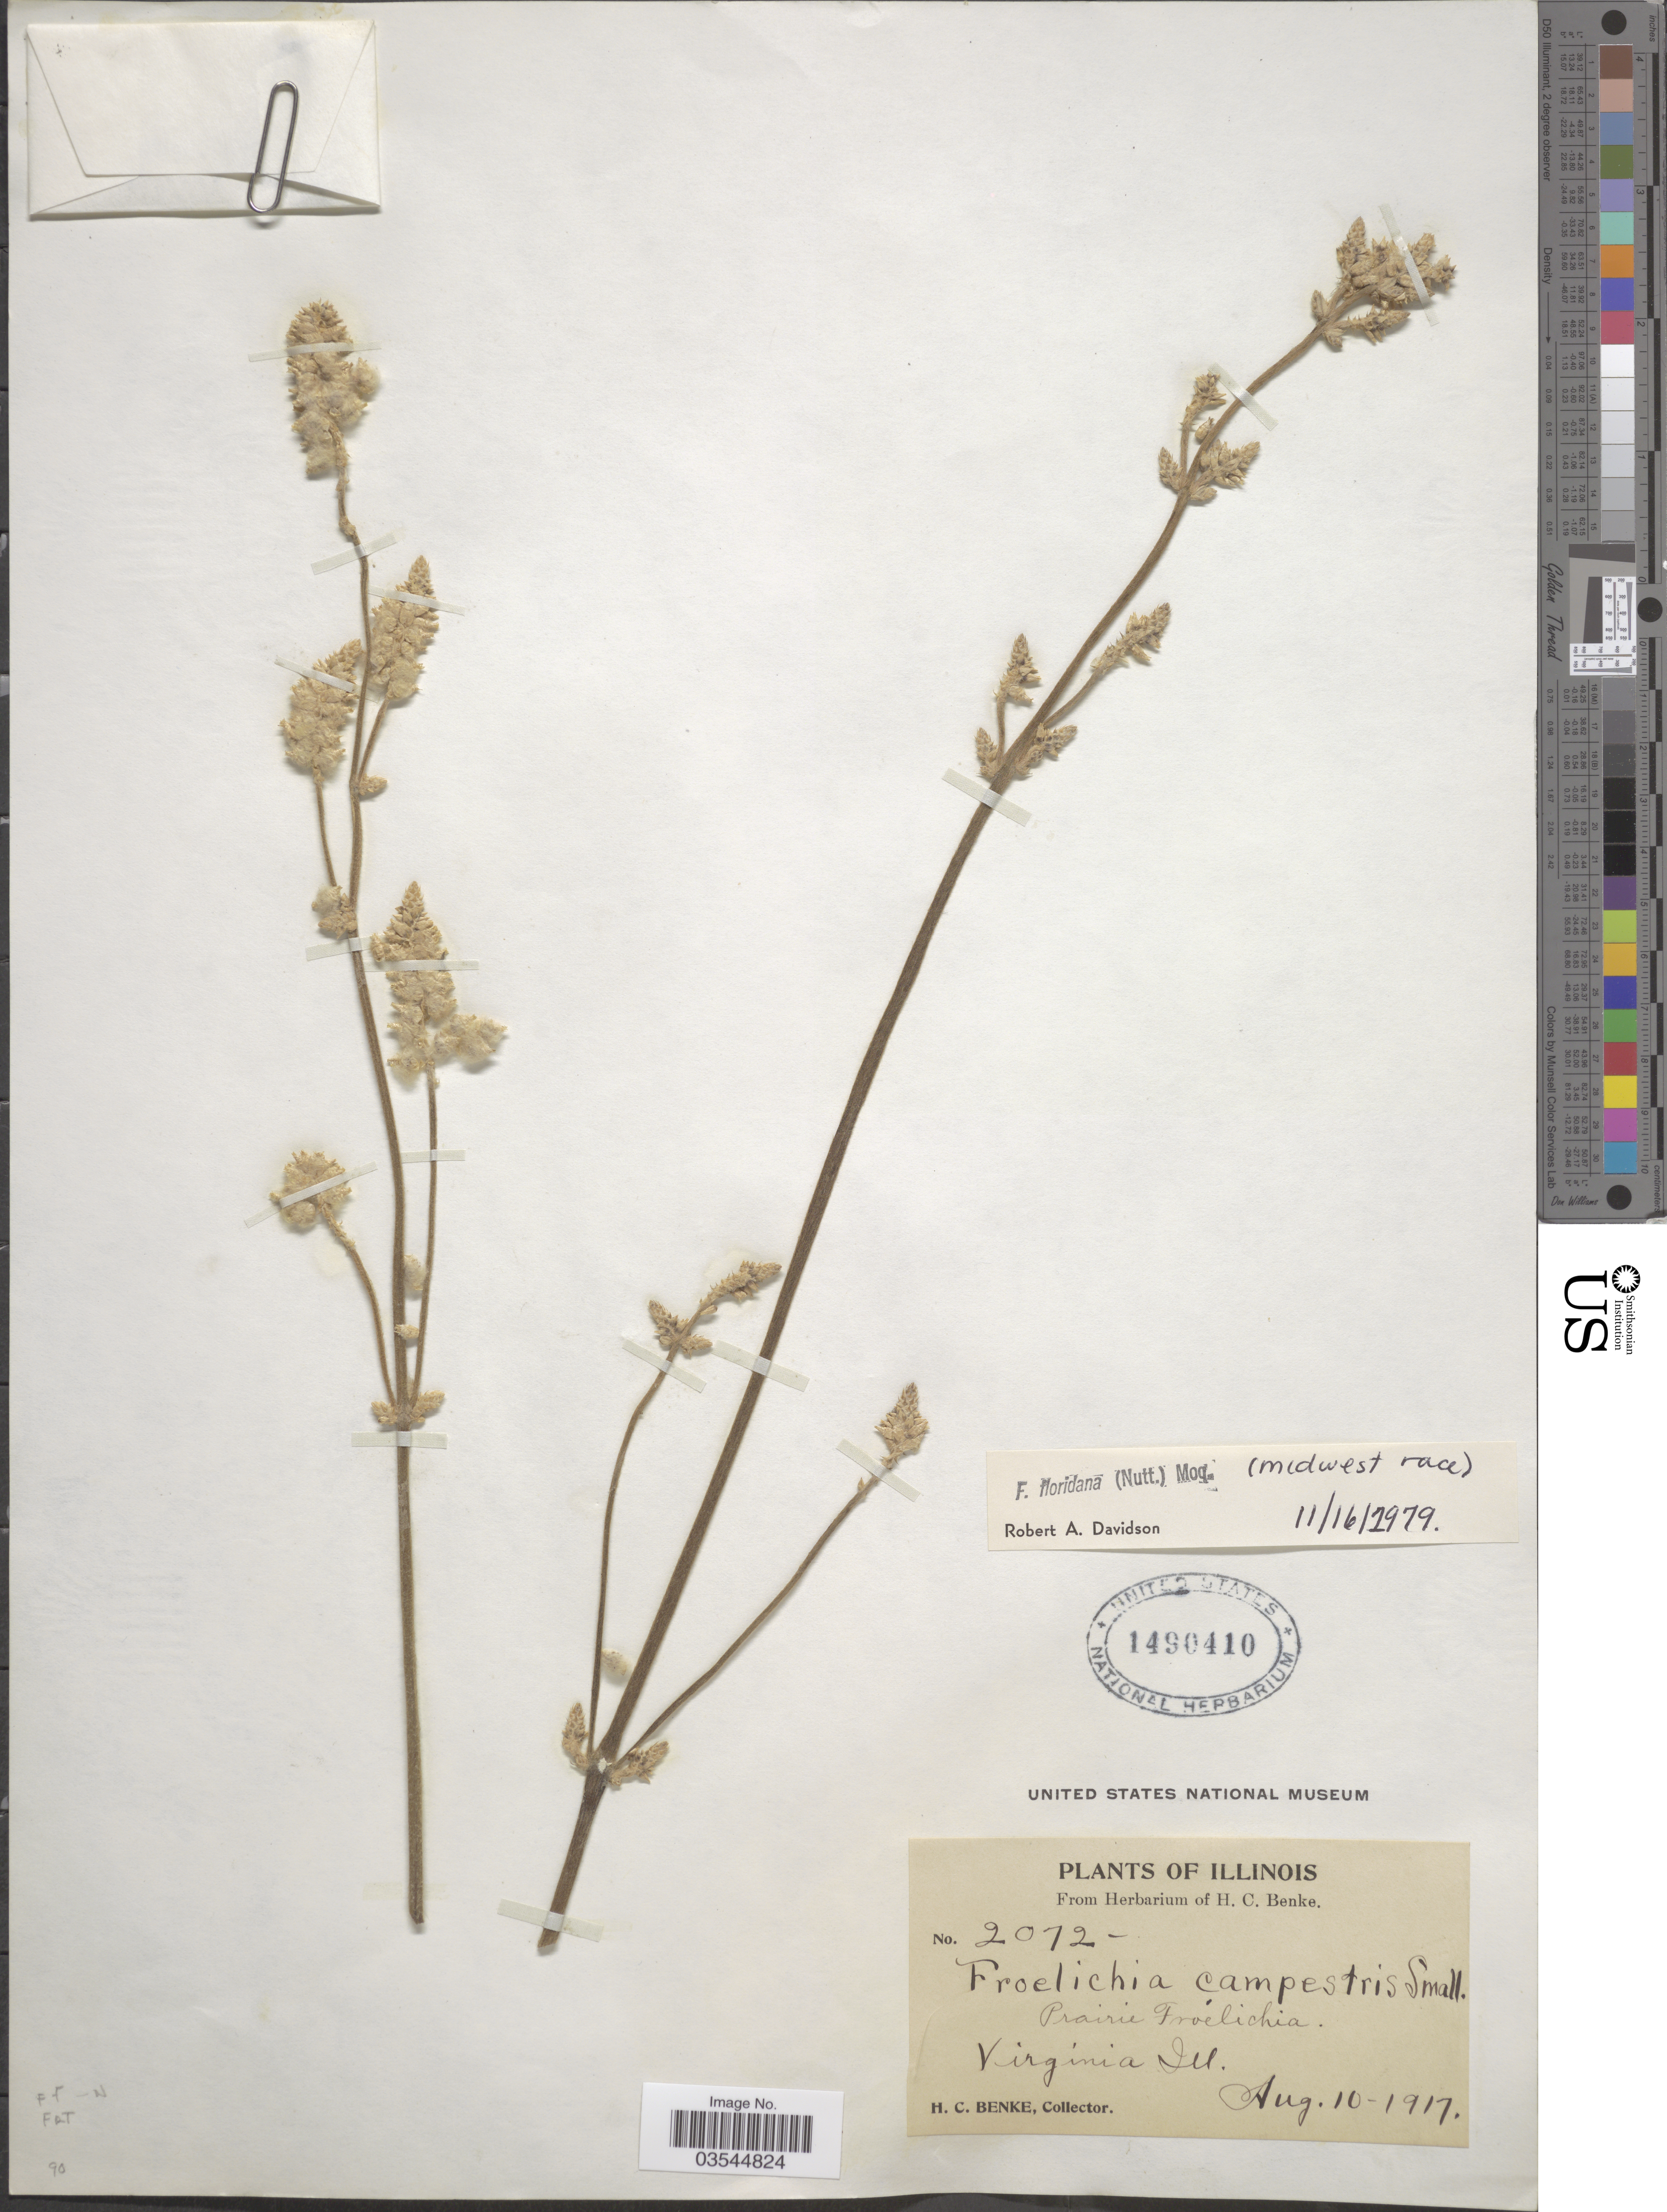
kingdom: Plantae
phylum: Tracheophyta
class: Magnoliopsida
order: Caryophyllales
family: Amaranthaceae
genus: Froelichia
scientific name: Froelichia floridana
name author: (Nutt.) Moq.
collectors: H. Benke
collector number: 2072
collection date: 1917-08-10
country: United States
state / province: Illinois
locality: Virginia.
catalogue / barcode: US 1490410